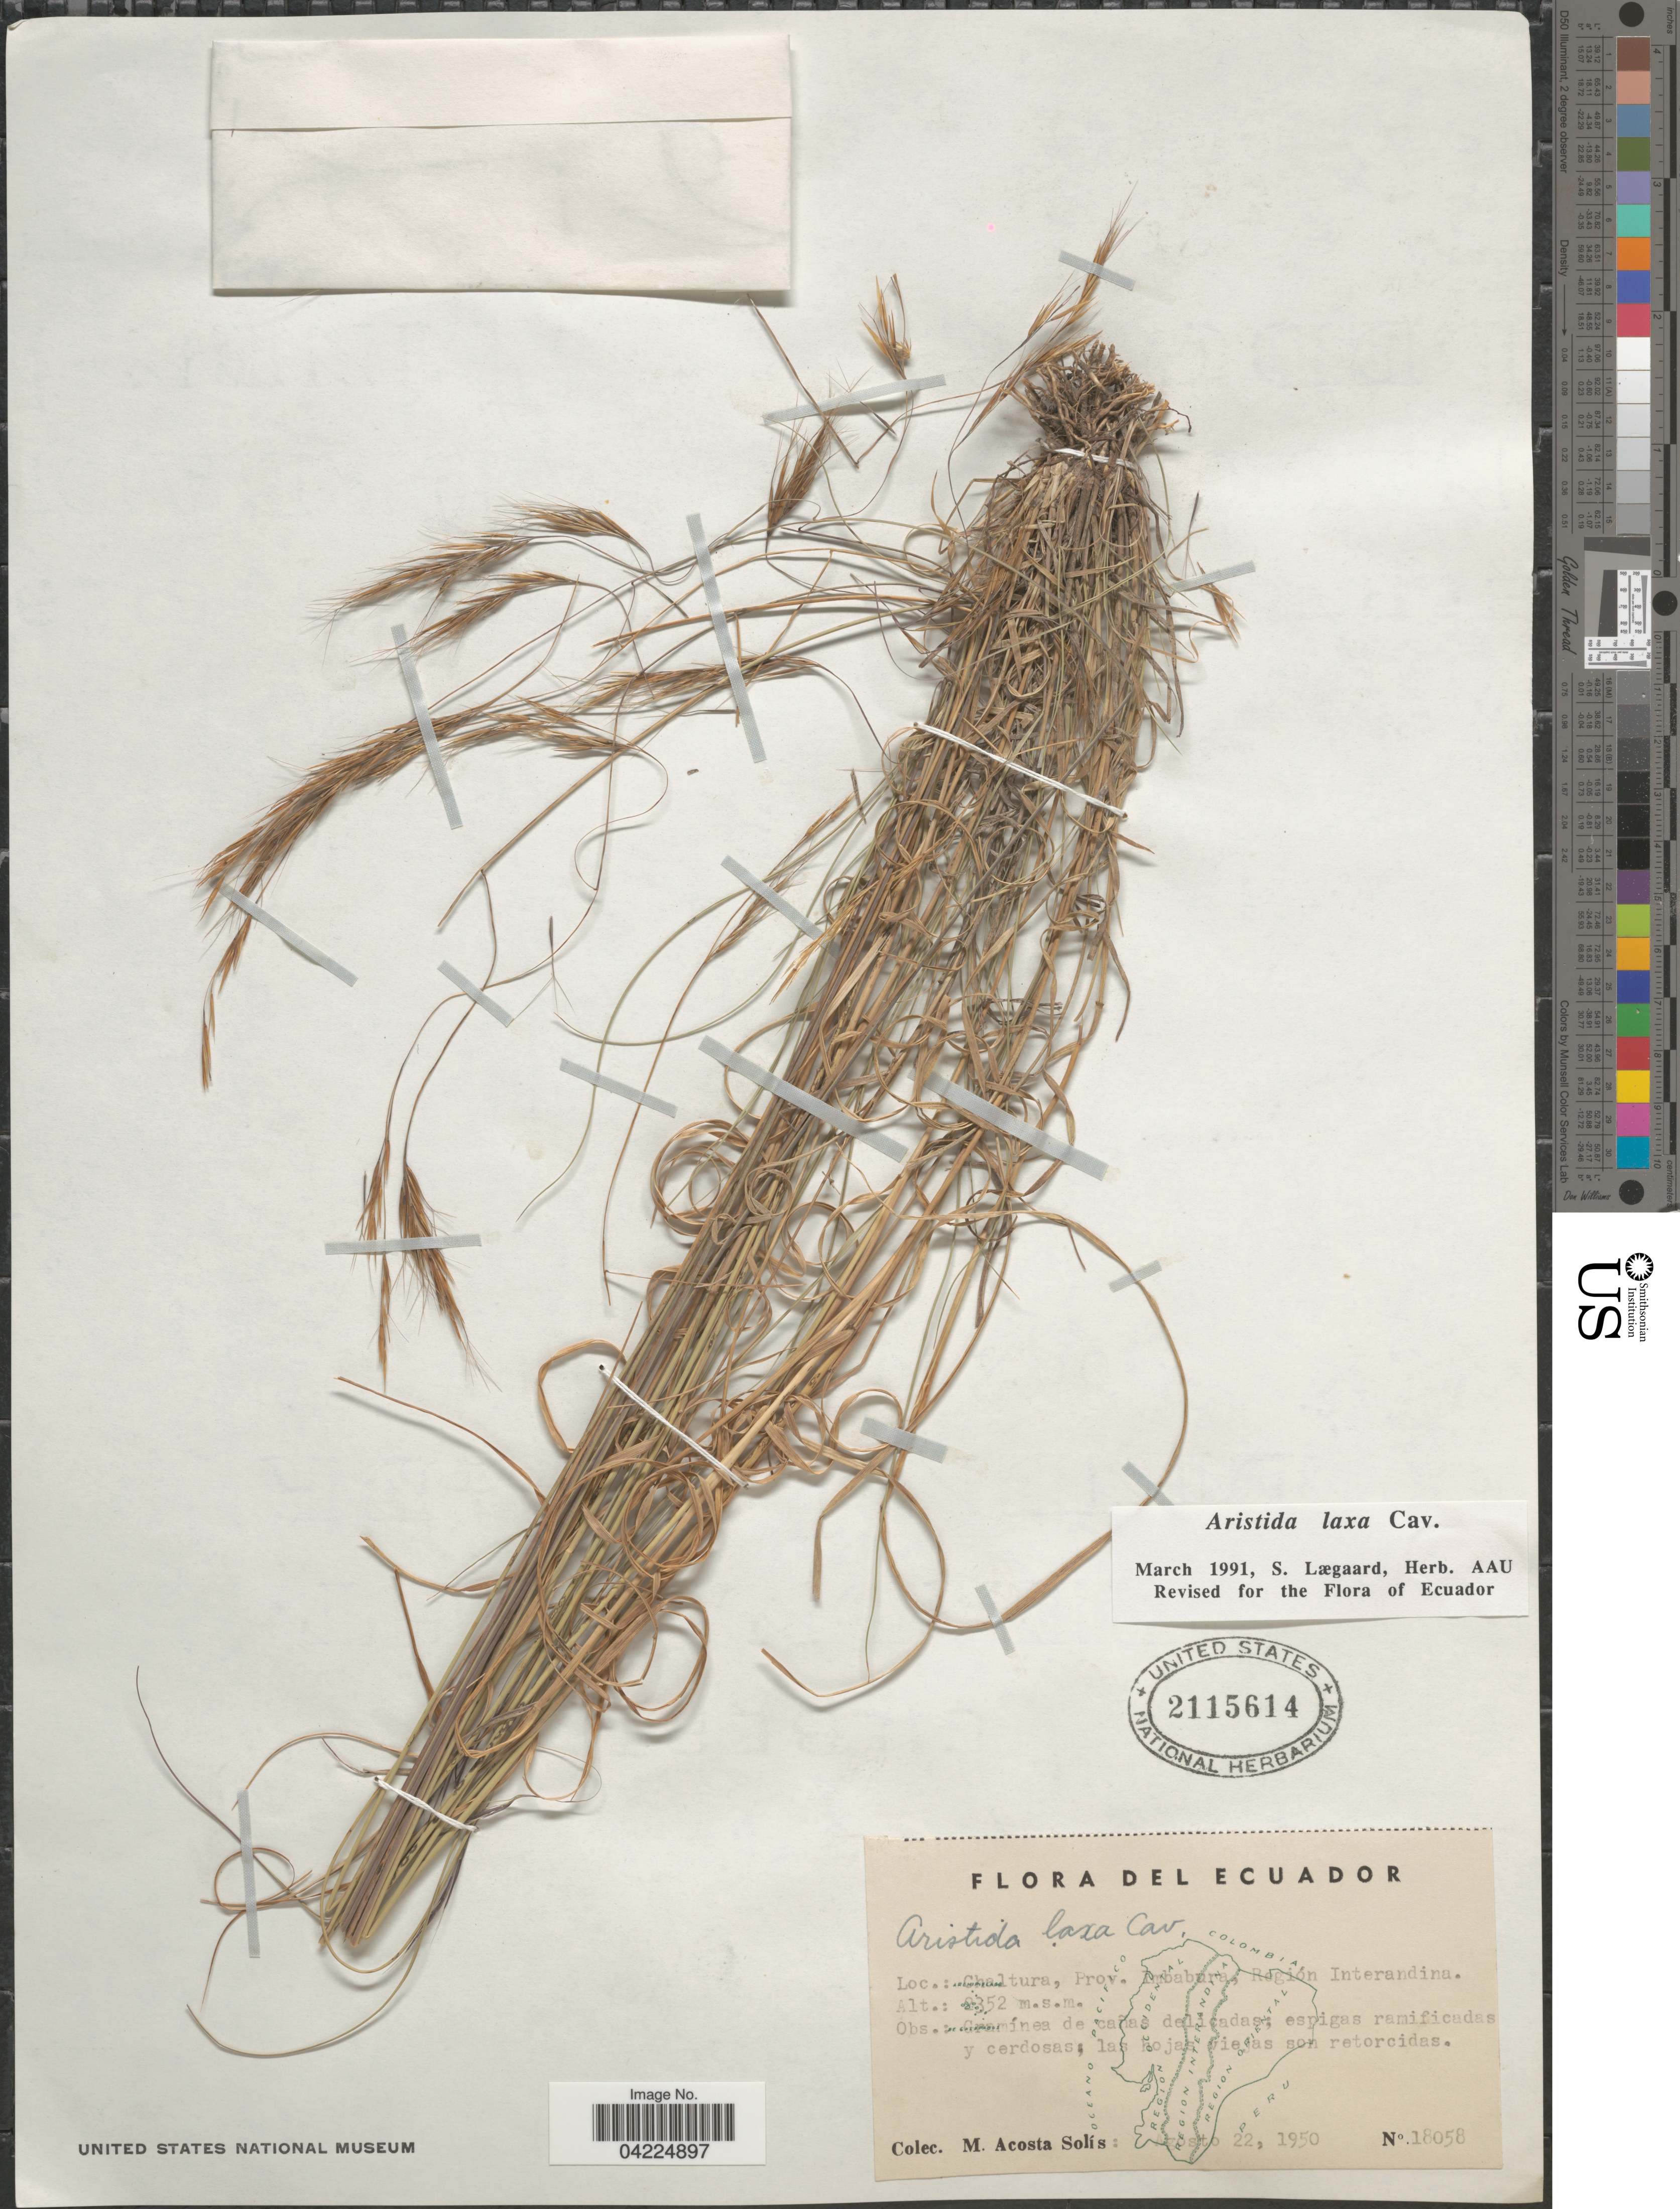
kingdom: Plantae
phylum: Tracheophyta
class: Liliopsida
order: Poales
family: Poaceae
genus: Aristida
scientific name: Aristida laxa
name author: Cav.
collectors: M. Acosta Solis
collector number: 18058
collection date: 1950-08-22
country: Ecuador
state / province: Imbabura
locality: Chaltura, Región Interandina.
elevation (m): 2352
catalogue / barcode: US 2115614